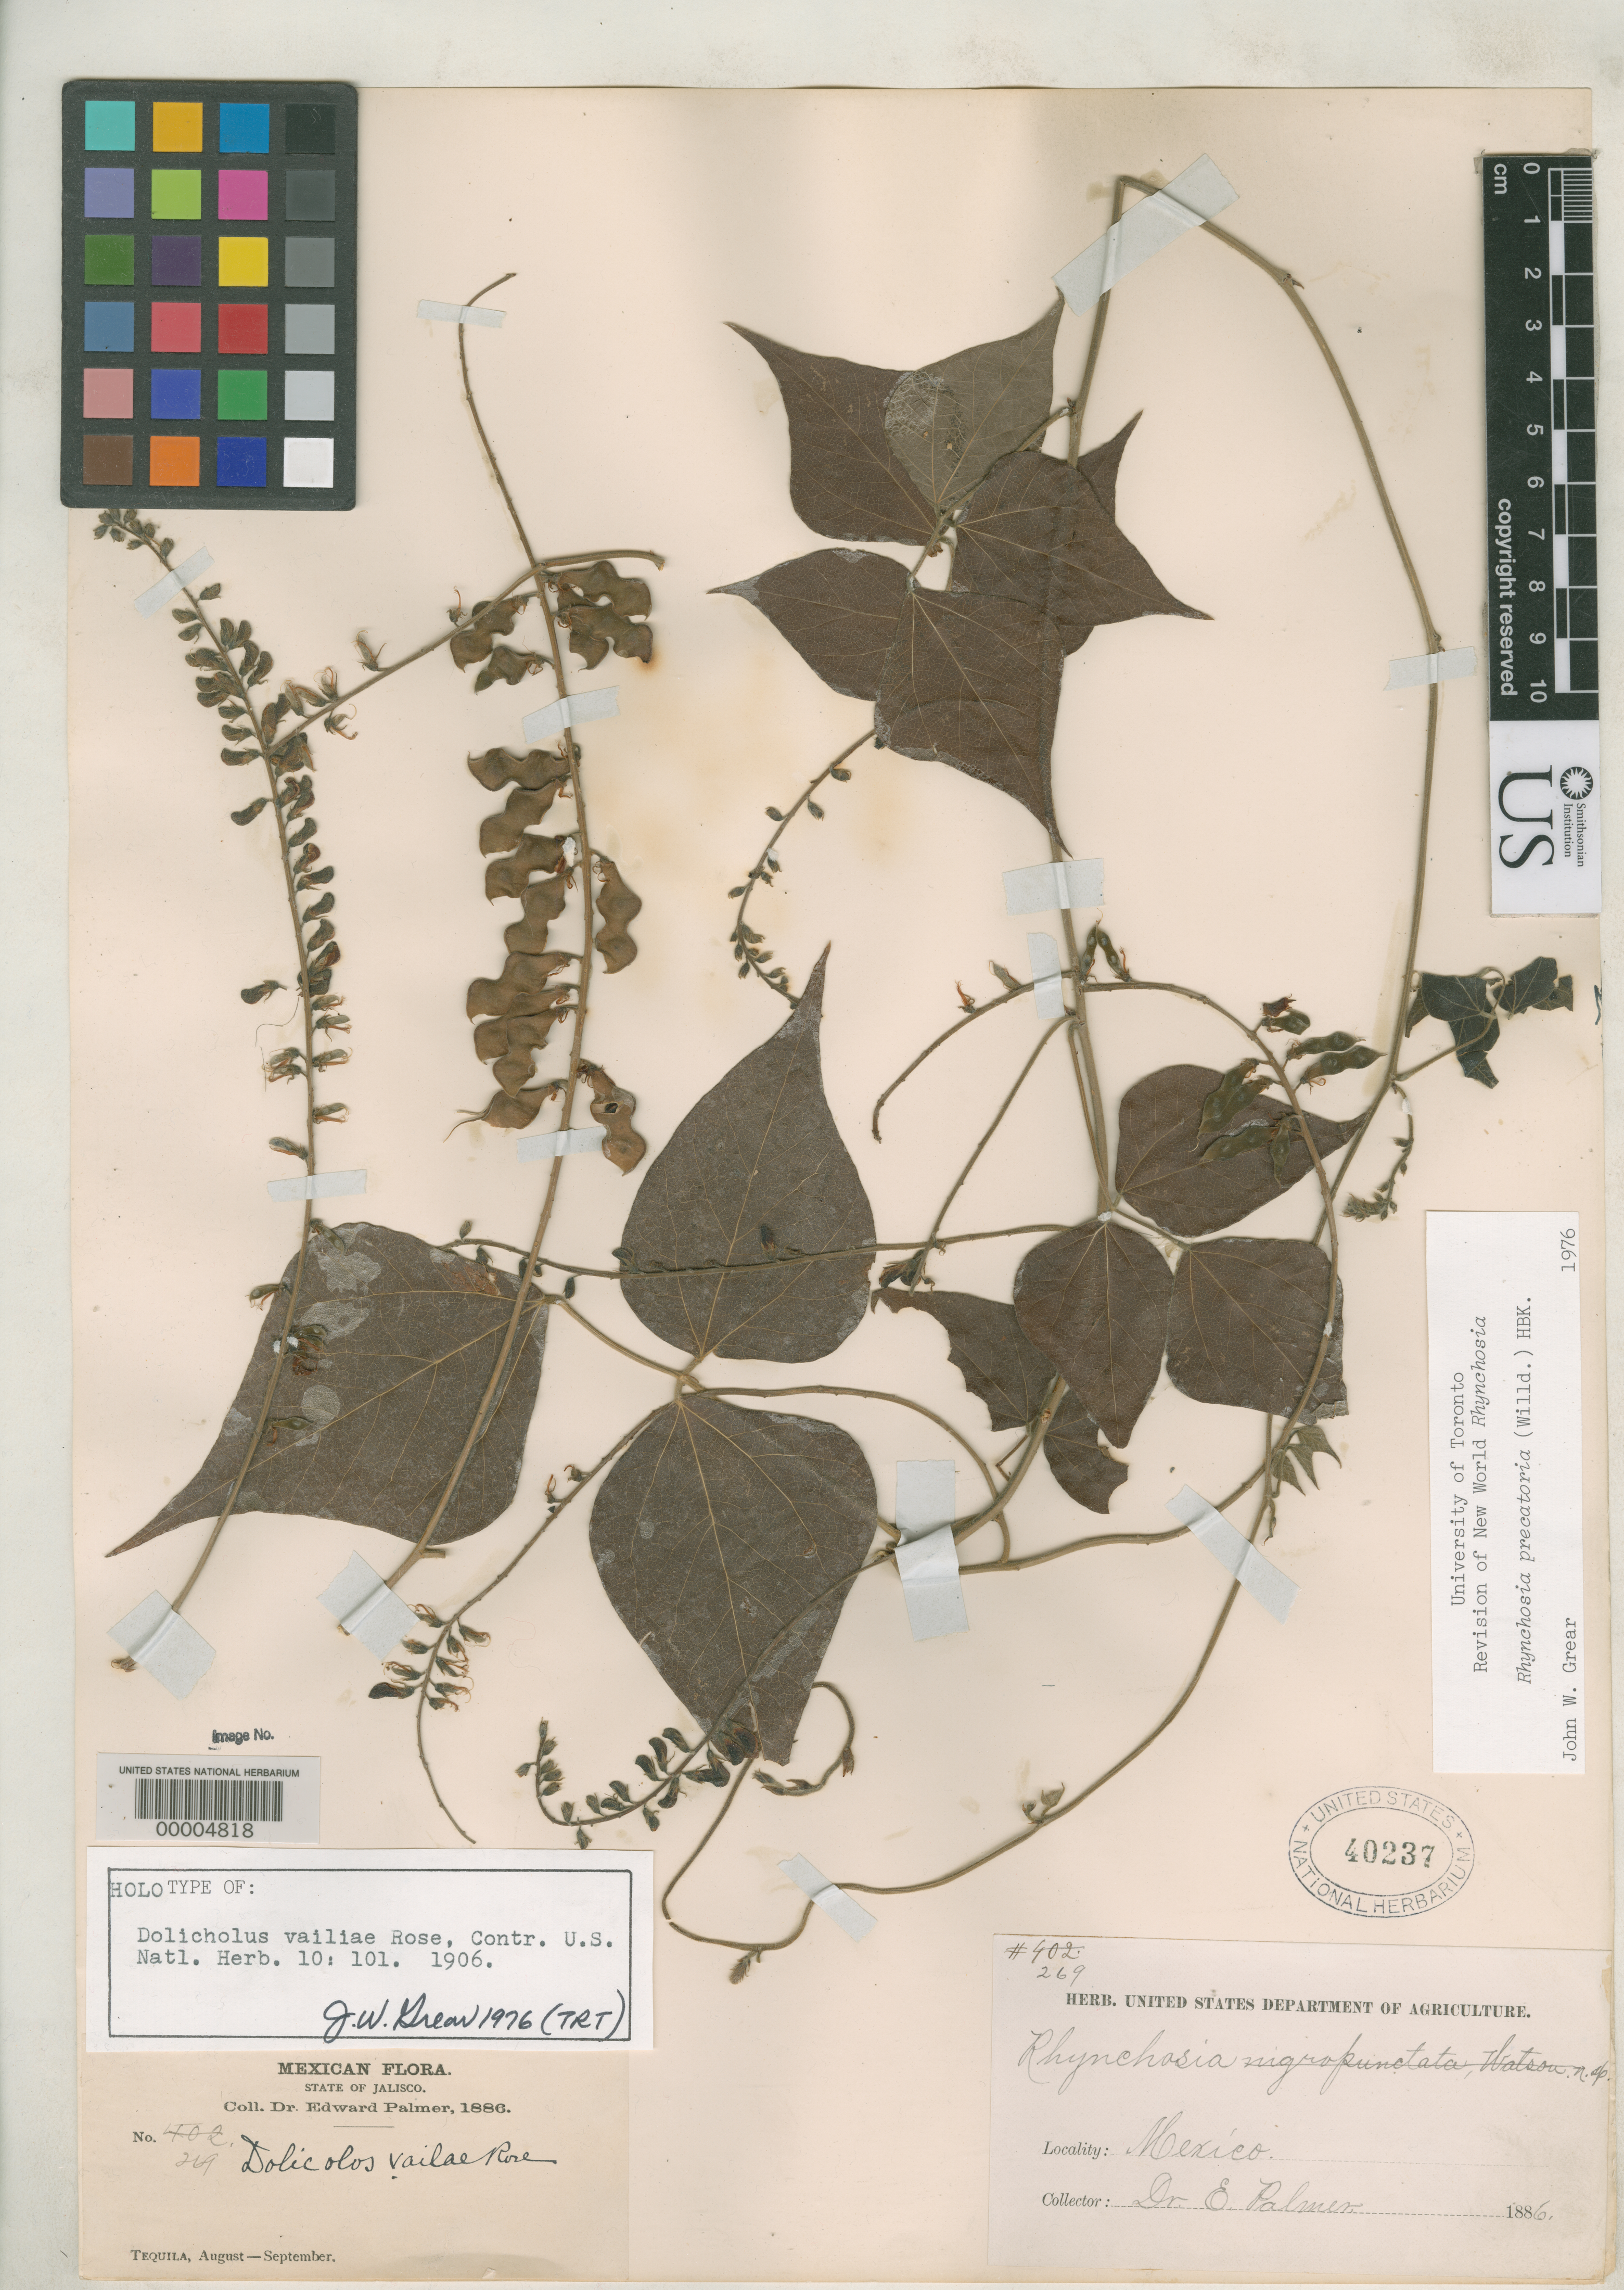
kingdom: Plantae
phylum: Tracheophyta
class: Magnoliopsida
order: Fabales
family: Fabaceae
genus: Dolicholus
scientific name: Dolicholus vailiae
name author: Rose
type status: Holotype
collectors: E. Palmer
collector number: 269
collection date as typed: Sep 1886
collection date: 1886-09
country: Mexico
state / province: Jalisco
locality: Near Tequila.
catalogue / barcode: US 40237